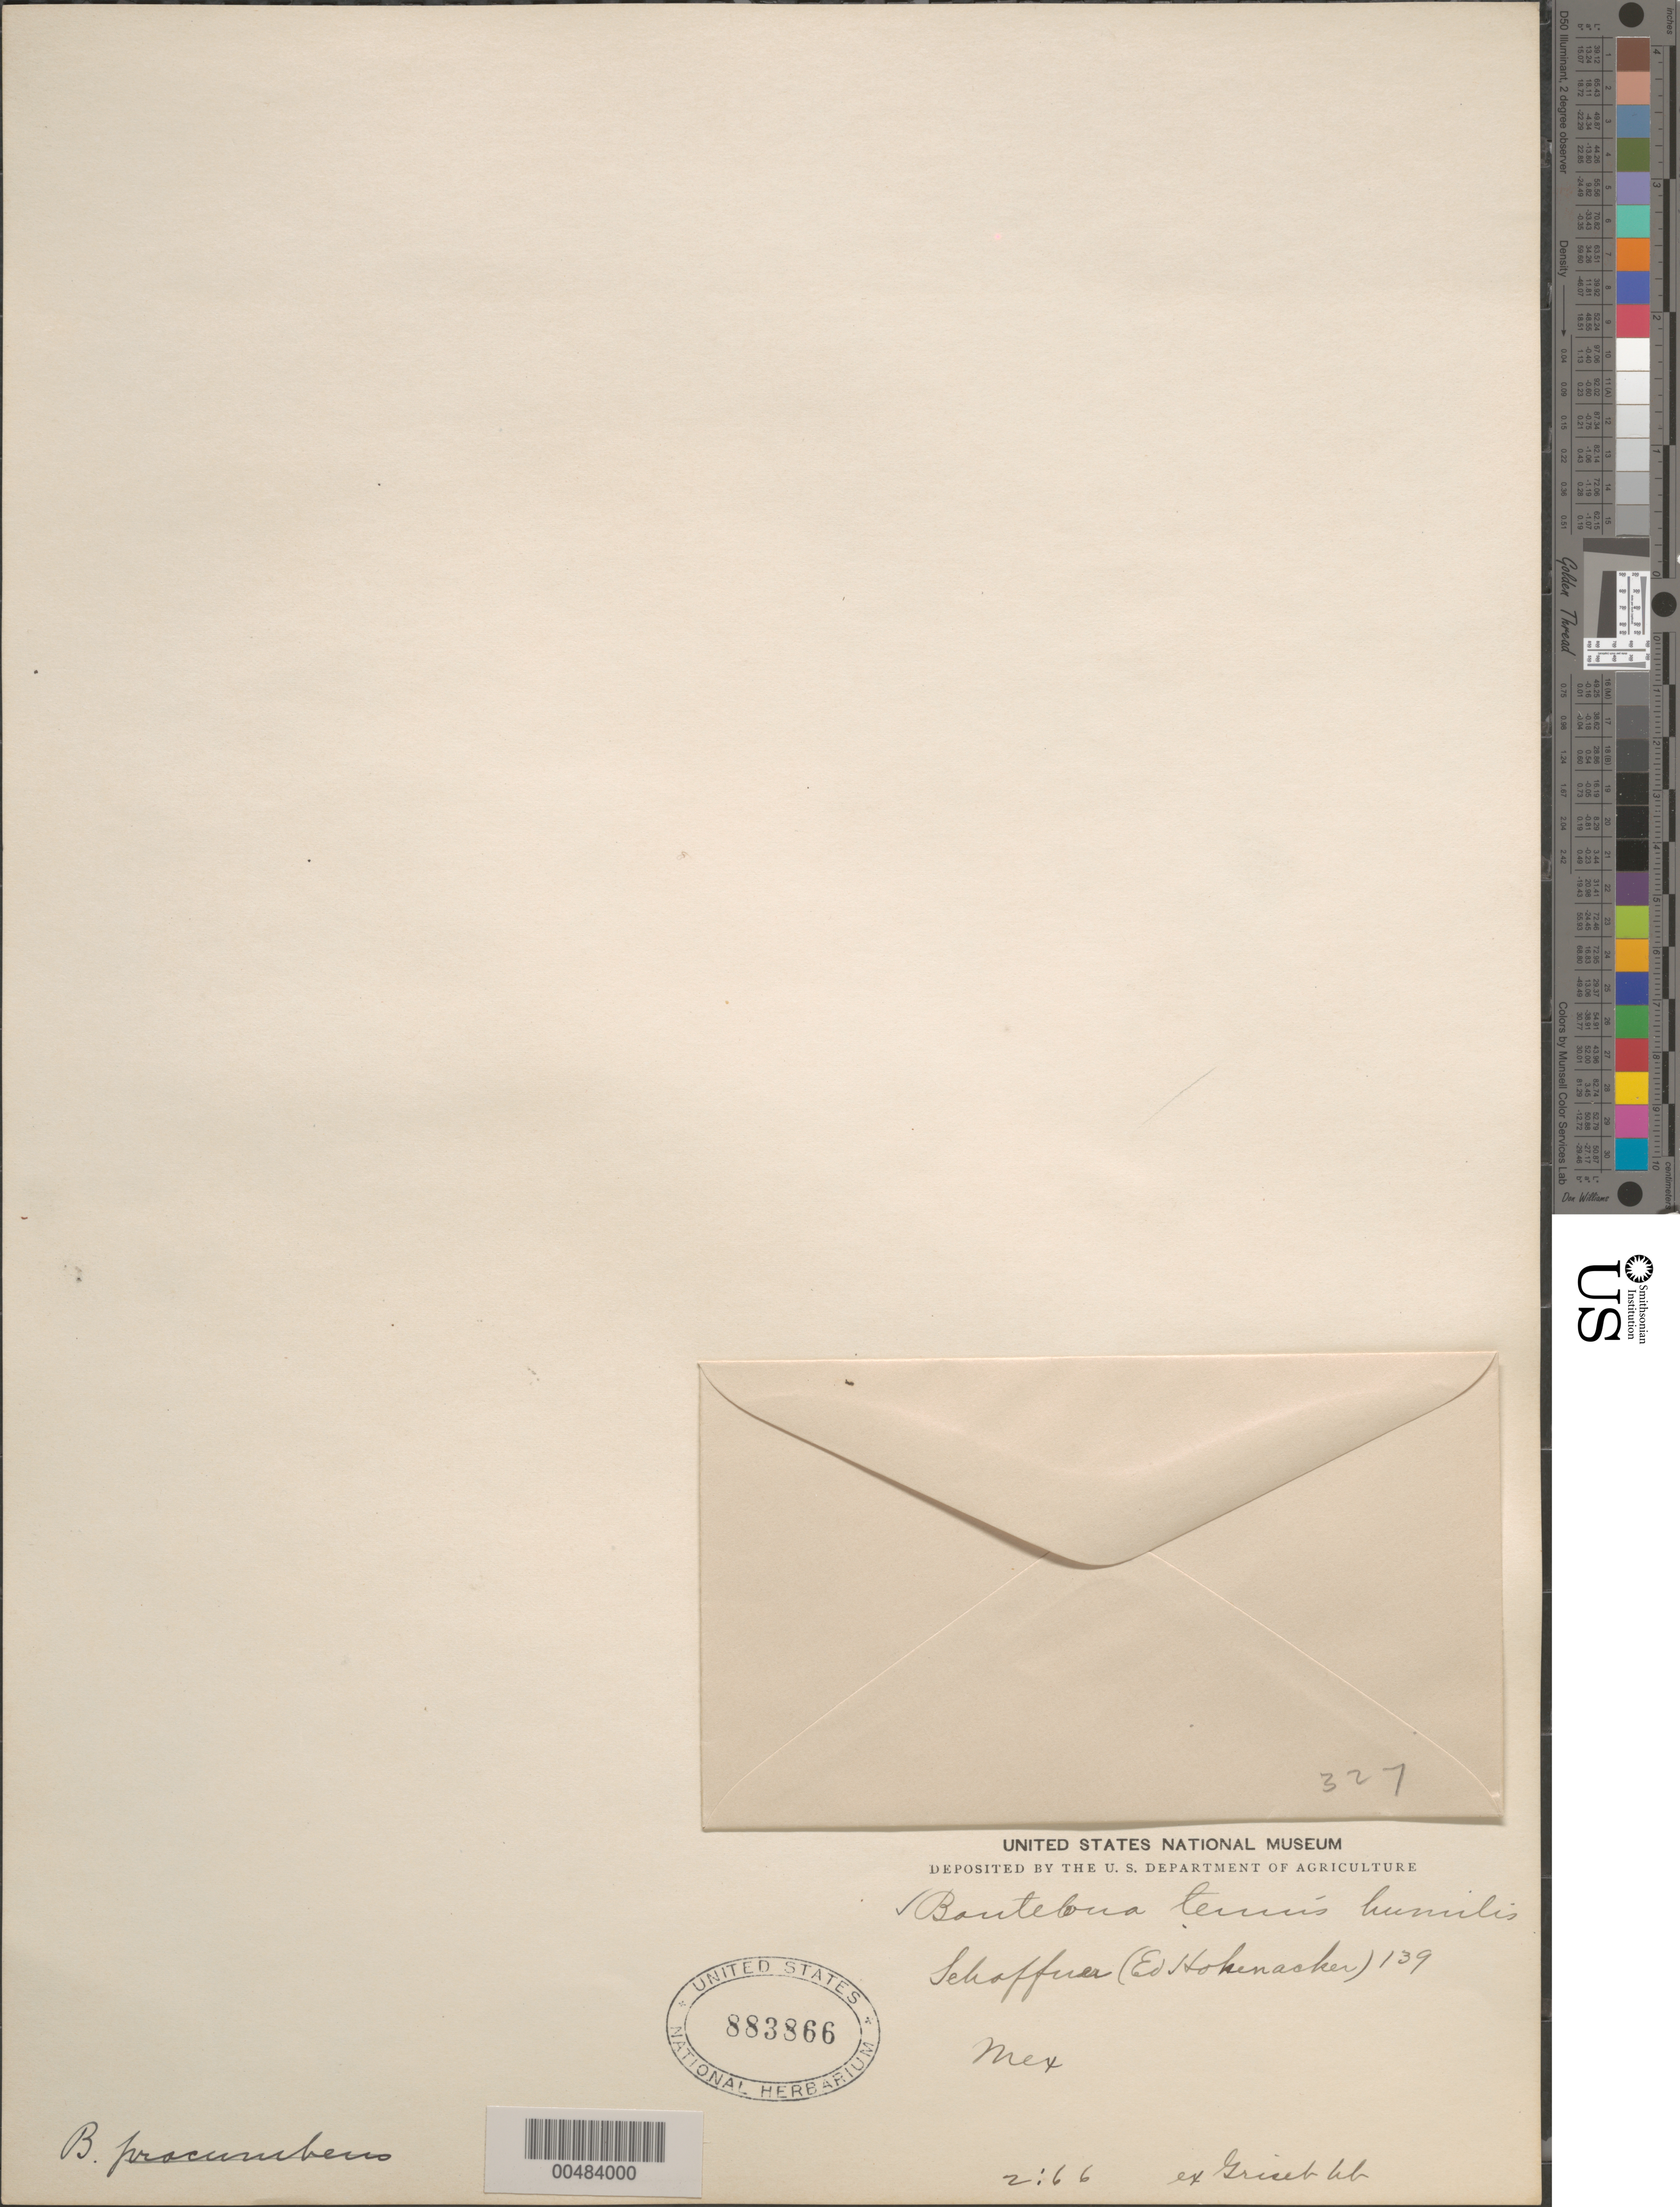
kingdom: Plantae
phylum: Tracheophyta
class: Liliopsida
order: Poales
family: Poaceae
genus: Bouteloua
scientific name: Bouteloua simplex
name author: Lag.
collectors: -. Schaffner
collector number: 139/327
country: Mexico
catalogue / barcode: US 883866